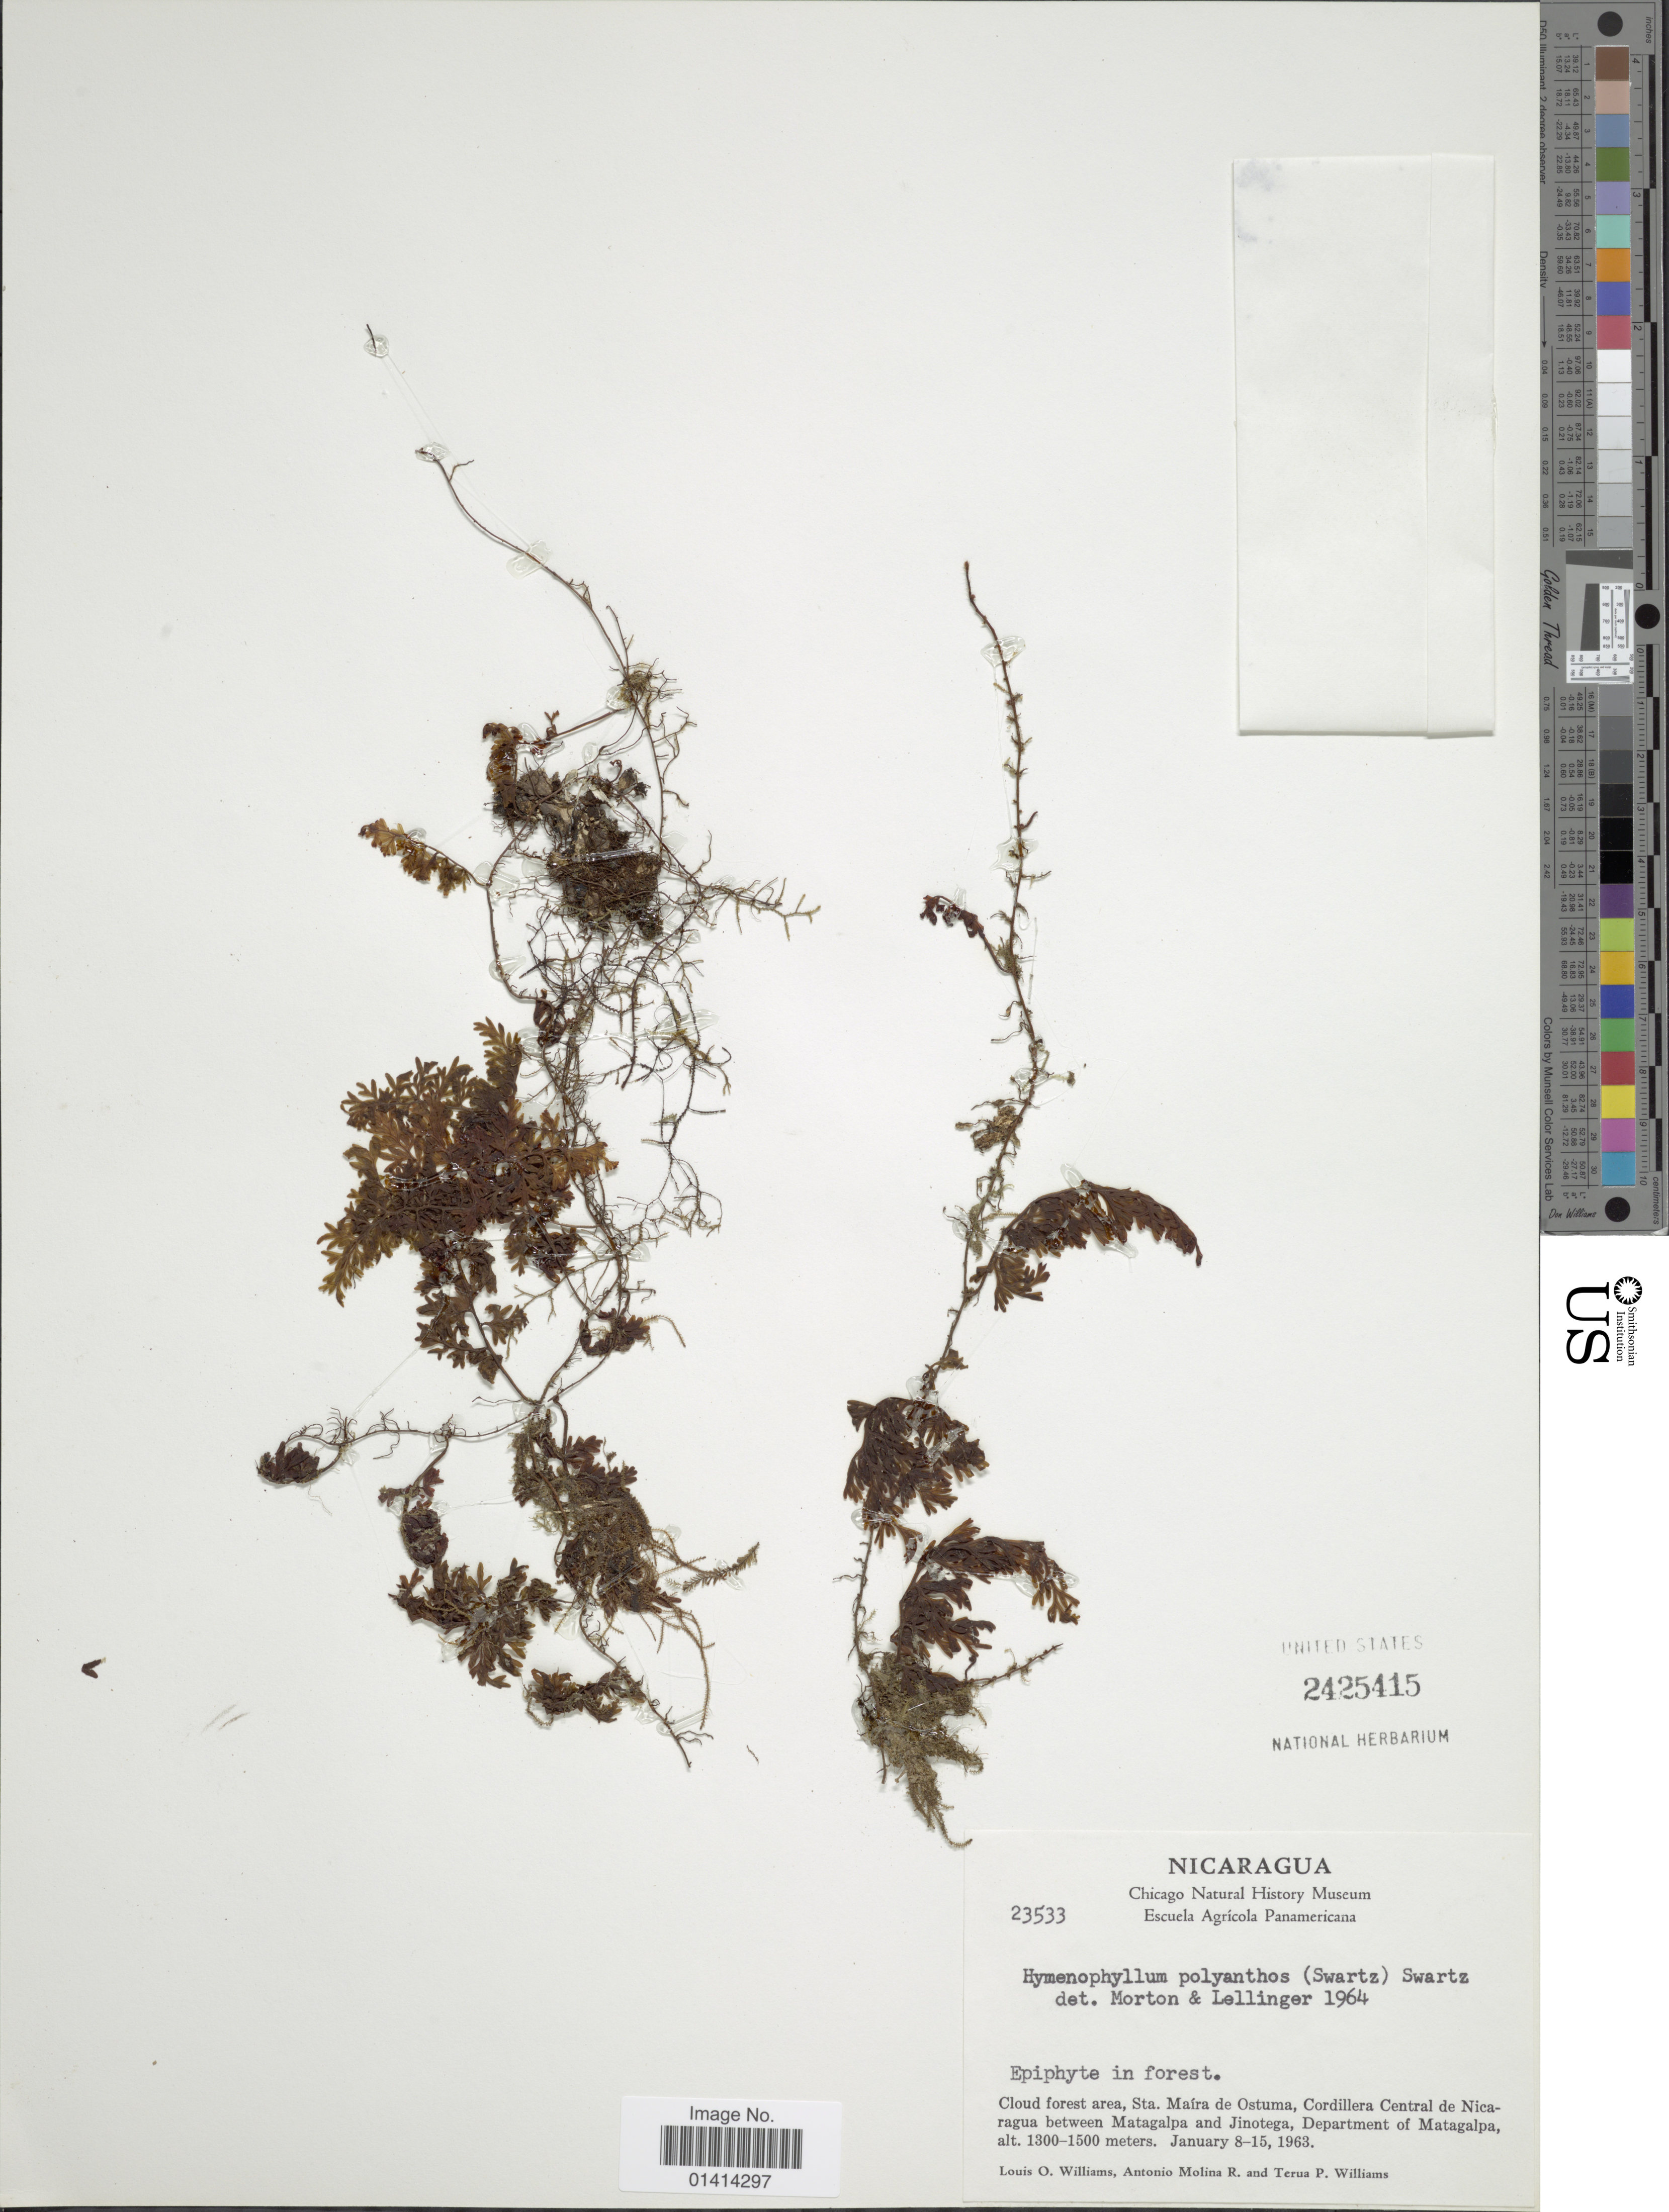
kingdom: Plantae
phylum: Tracheophyta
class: Polypodiopsida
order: Hymenophyllales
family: Hymenophyllaceae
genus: Hymenophyllum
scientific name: Hymenophyllum polyanthos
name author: (Sw.) Sw.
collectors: L. O. Williams, A. Molina R. & T. P. Williams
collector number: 23533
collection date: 1963-01-08/1963-01-15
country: Nicaragua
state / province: Matagalpa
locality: Cloud forest area,Sta Maira de ostuma, Cordillera central de Nicaragua between Matagalpa and Jinotega, Department of Matagalpa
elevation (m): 1300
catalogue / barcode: US 2425415